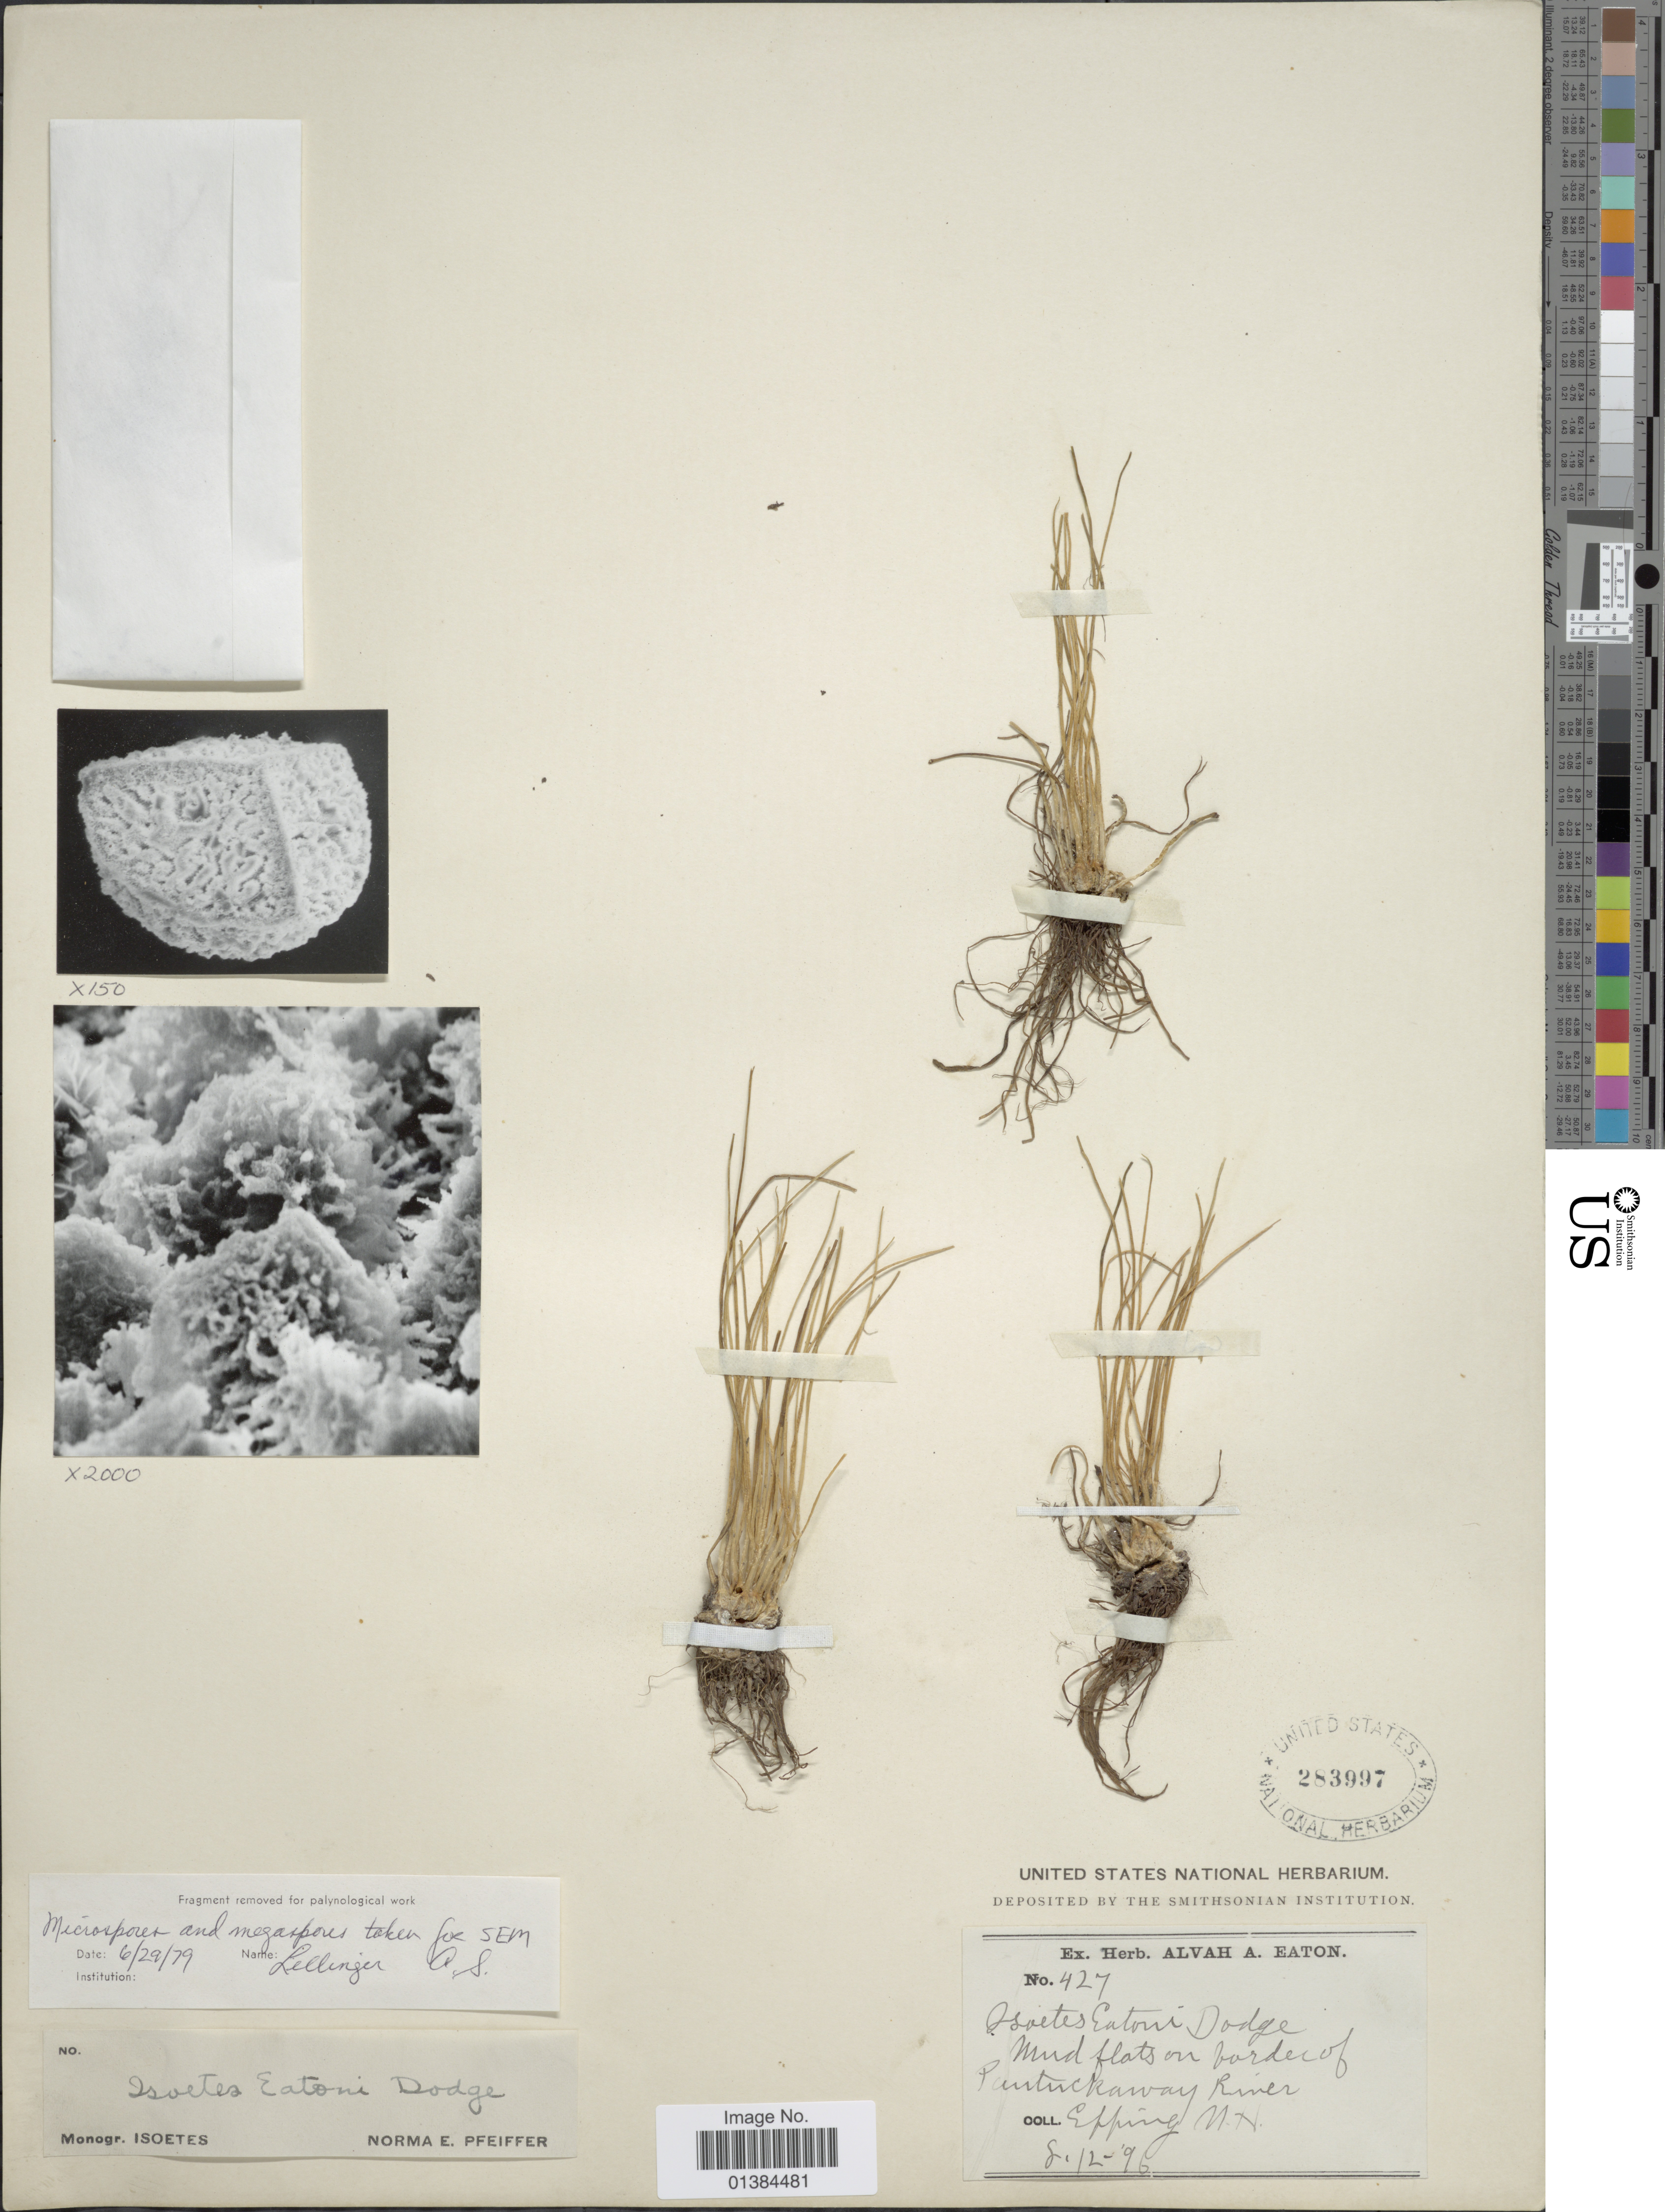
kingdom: Plantae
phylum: Tracheophyta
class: Lycopodiopsida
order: Isoetales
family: Isoetaceae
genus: Isoetes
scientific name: Isoetes eatonii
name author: R. Dodge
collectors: ex herb. Alvah A. Eaton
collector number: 427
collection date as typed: Transcribed d/m/y: 8/2/96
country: United States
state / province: New Hampshire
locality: Mud flats on border of Pautuckaway River, Epping.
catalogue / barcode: US 283997